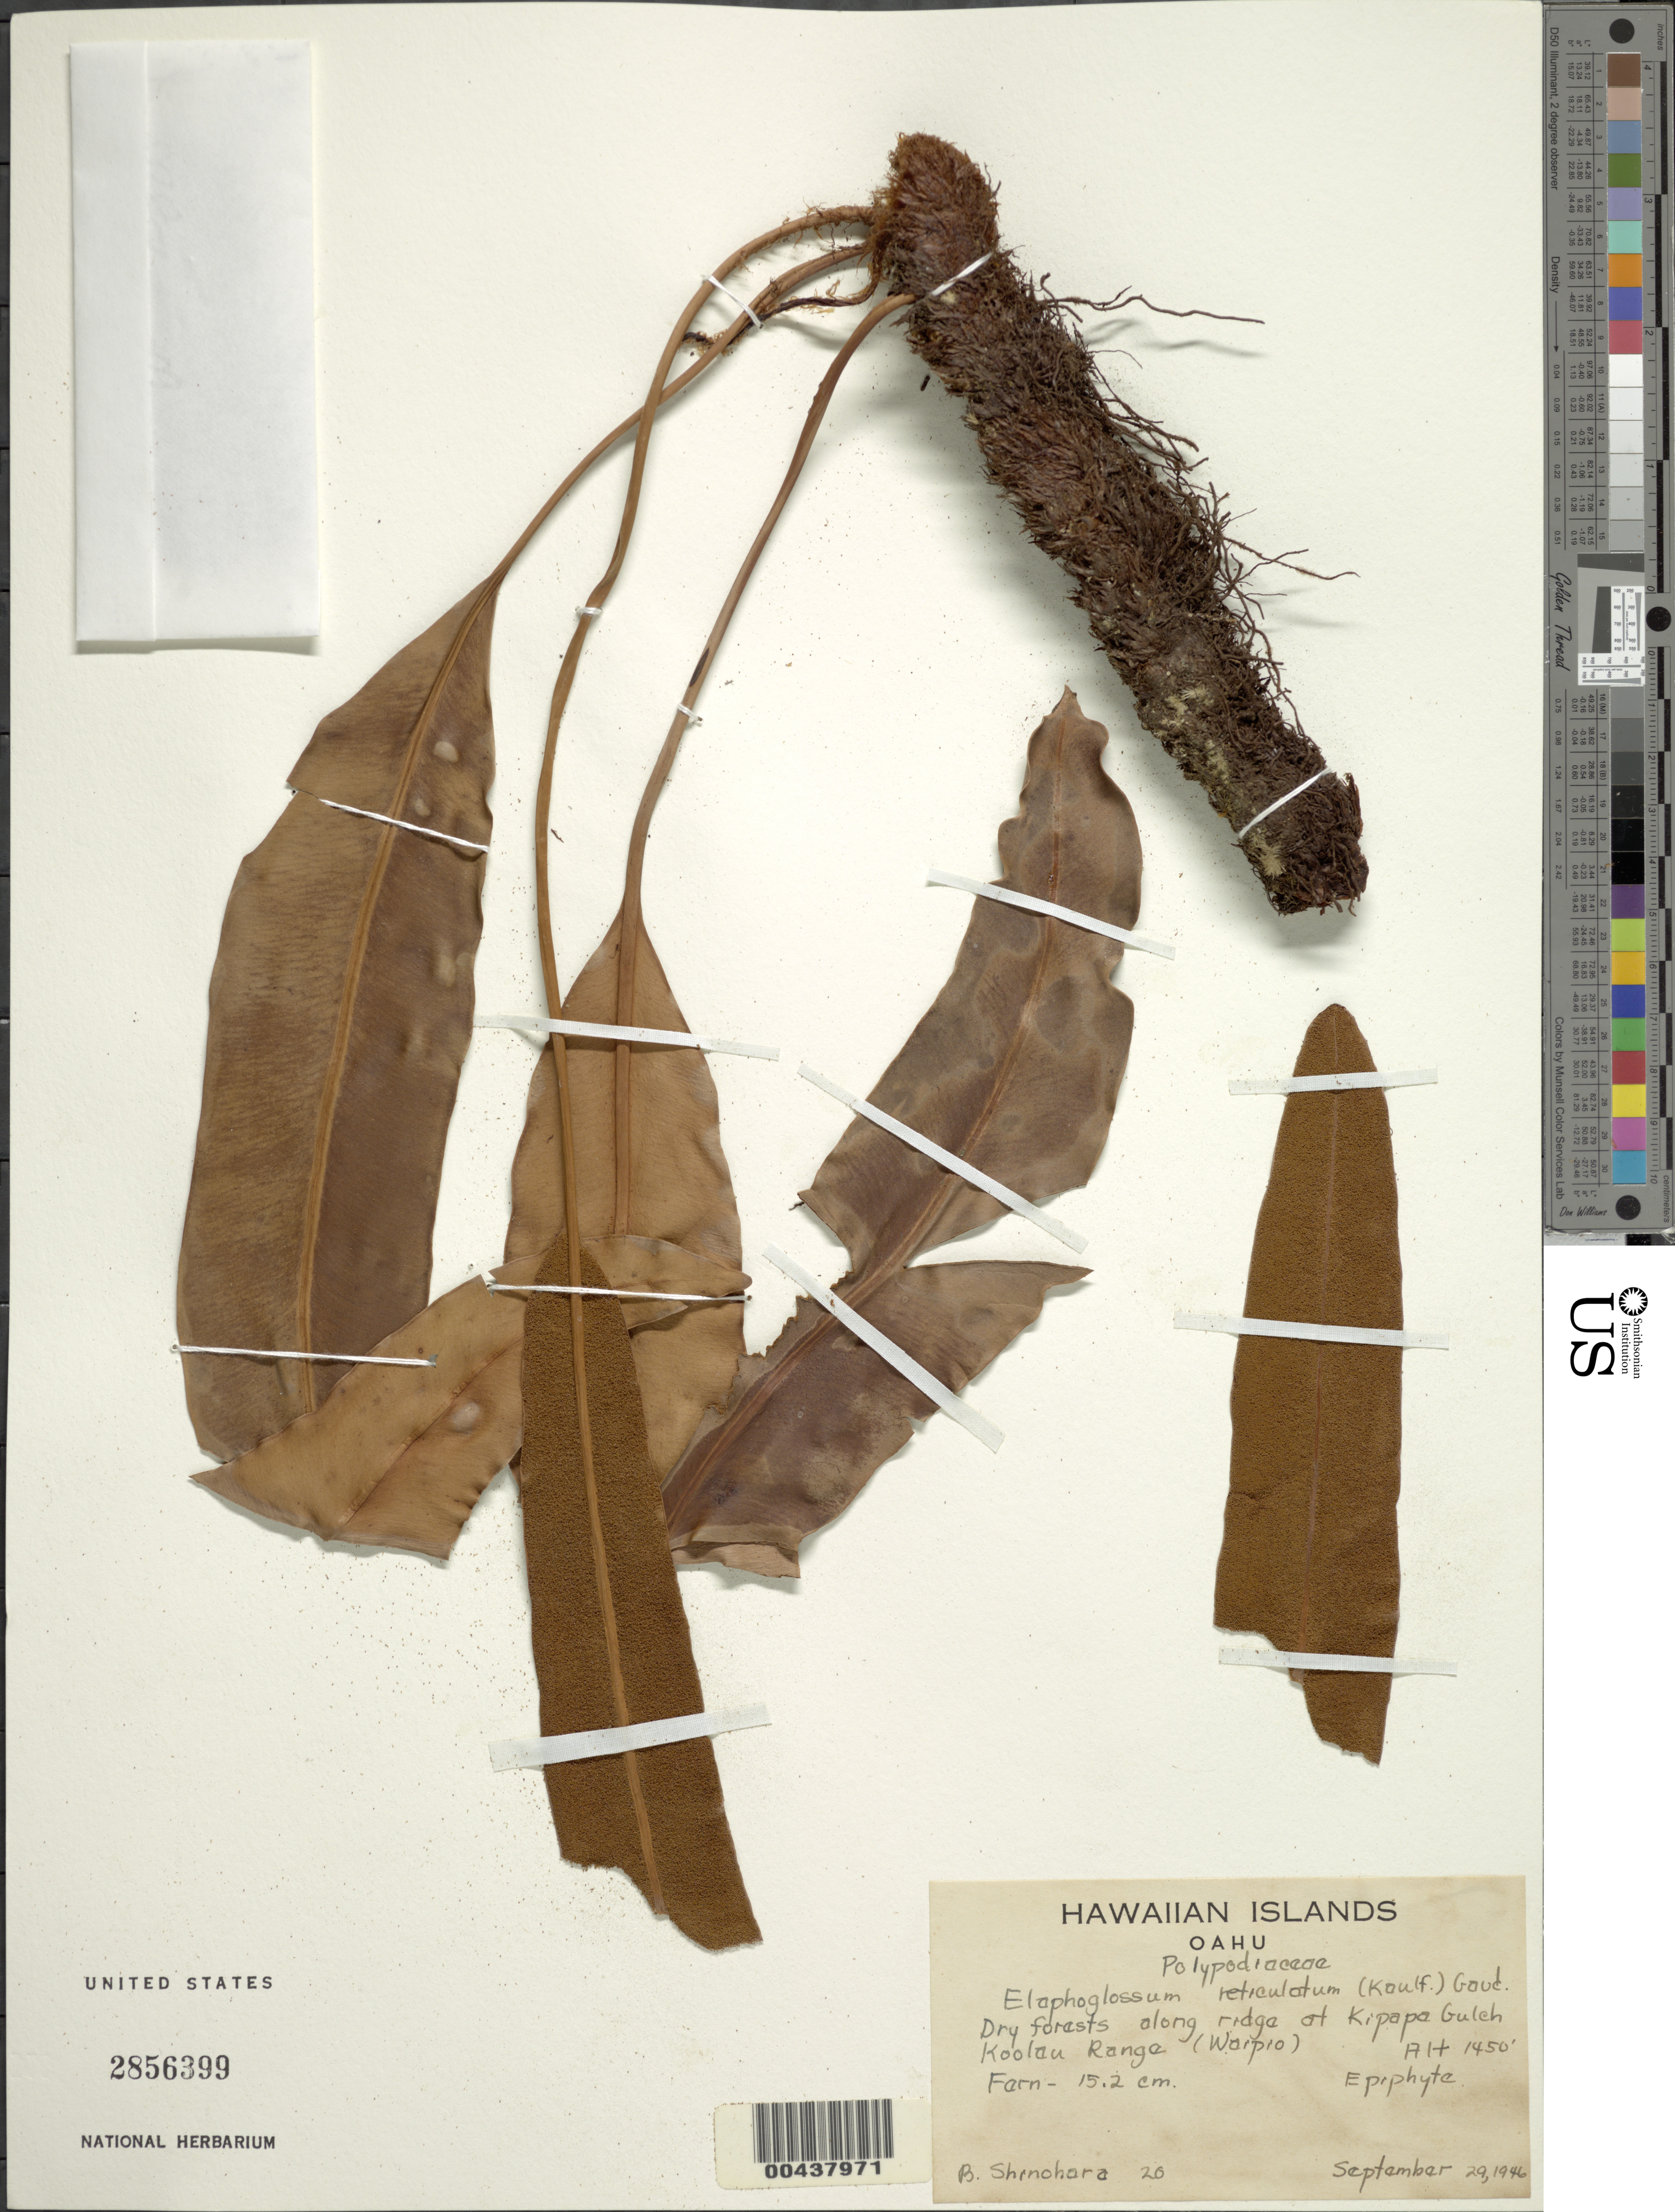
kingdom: Plantae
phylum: Tracheophyta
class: Polypodiopsida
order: Polypodiales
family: Dryopteridaceae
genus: Elaphoglossum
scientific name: Elaphoglossum crassifolium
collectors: B. Shinohara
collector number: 20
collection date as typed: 29 Sep 1946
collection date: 1946-09-29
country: United States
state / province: Hawaii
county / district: Honolulu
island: Oahu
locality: Along ridge of Kipapa Gulch, Koolau Range (Waipio)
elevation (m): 442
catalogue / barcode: US 2856399